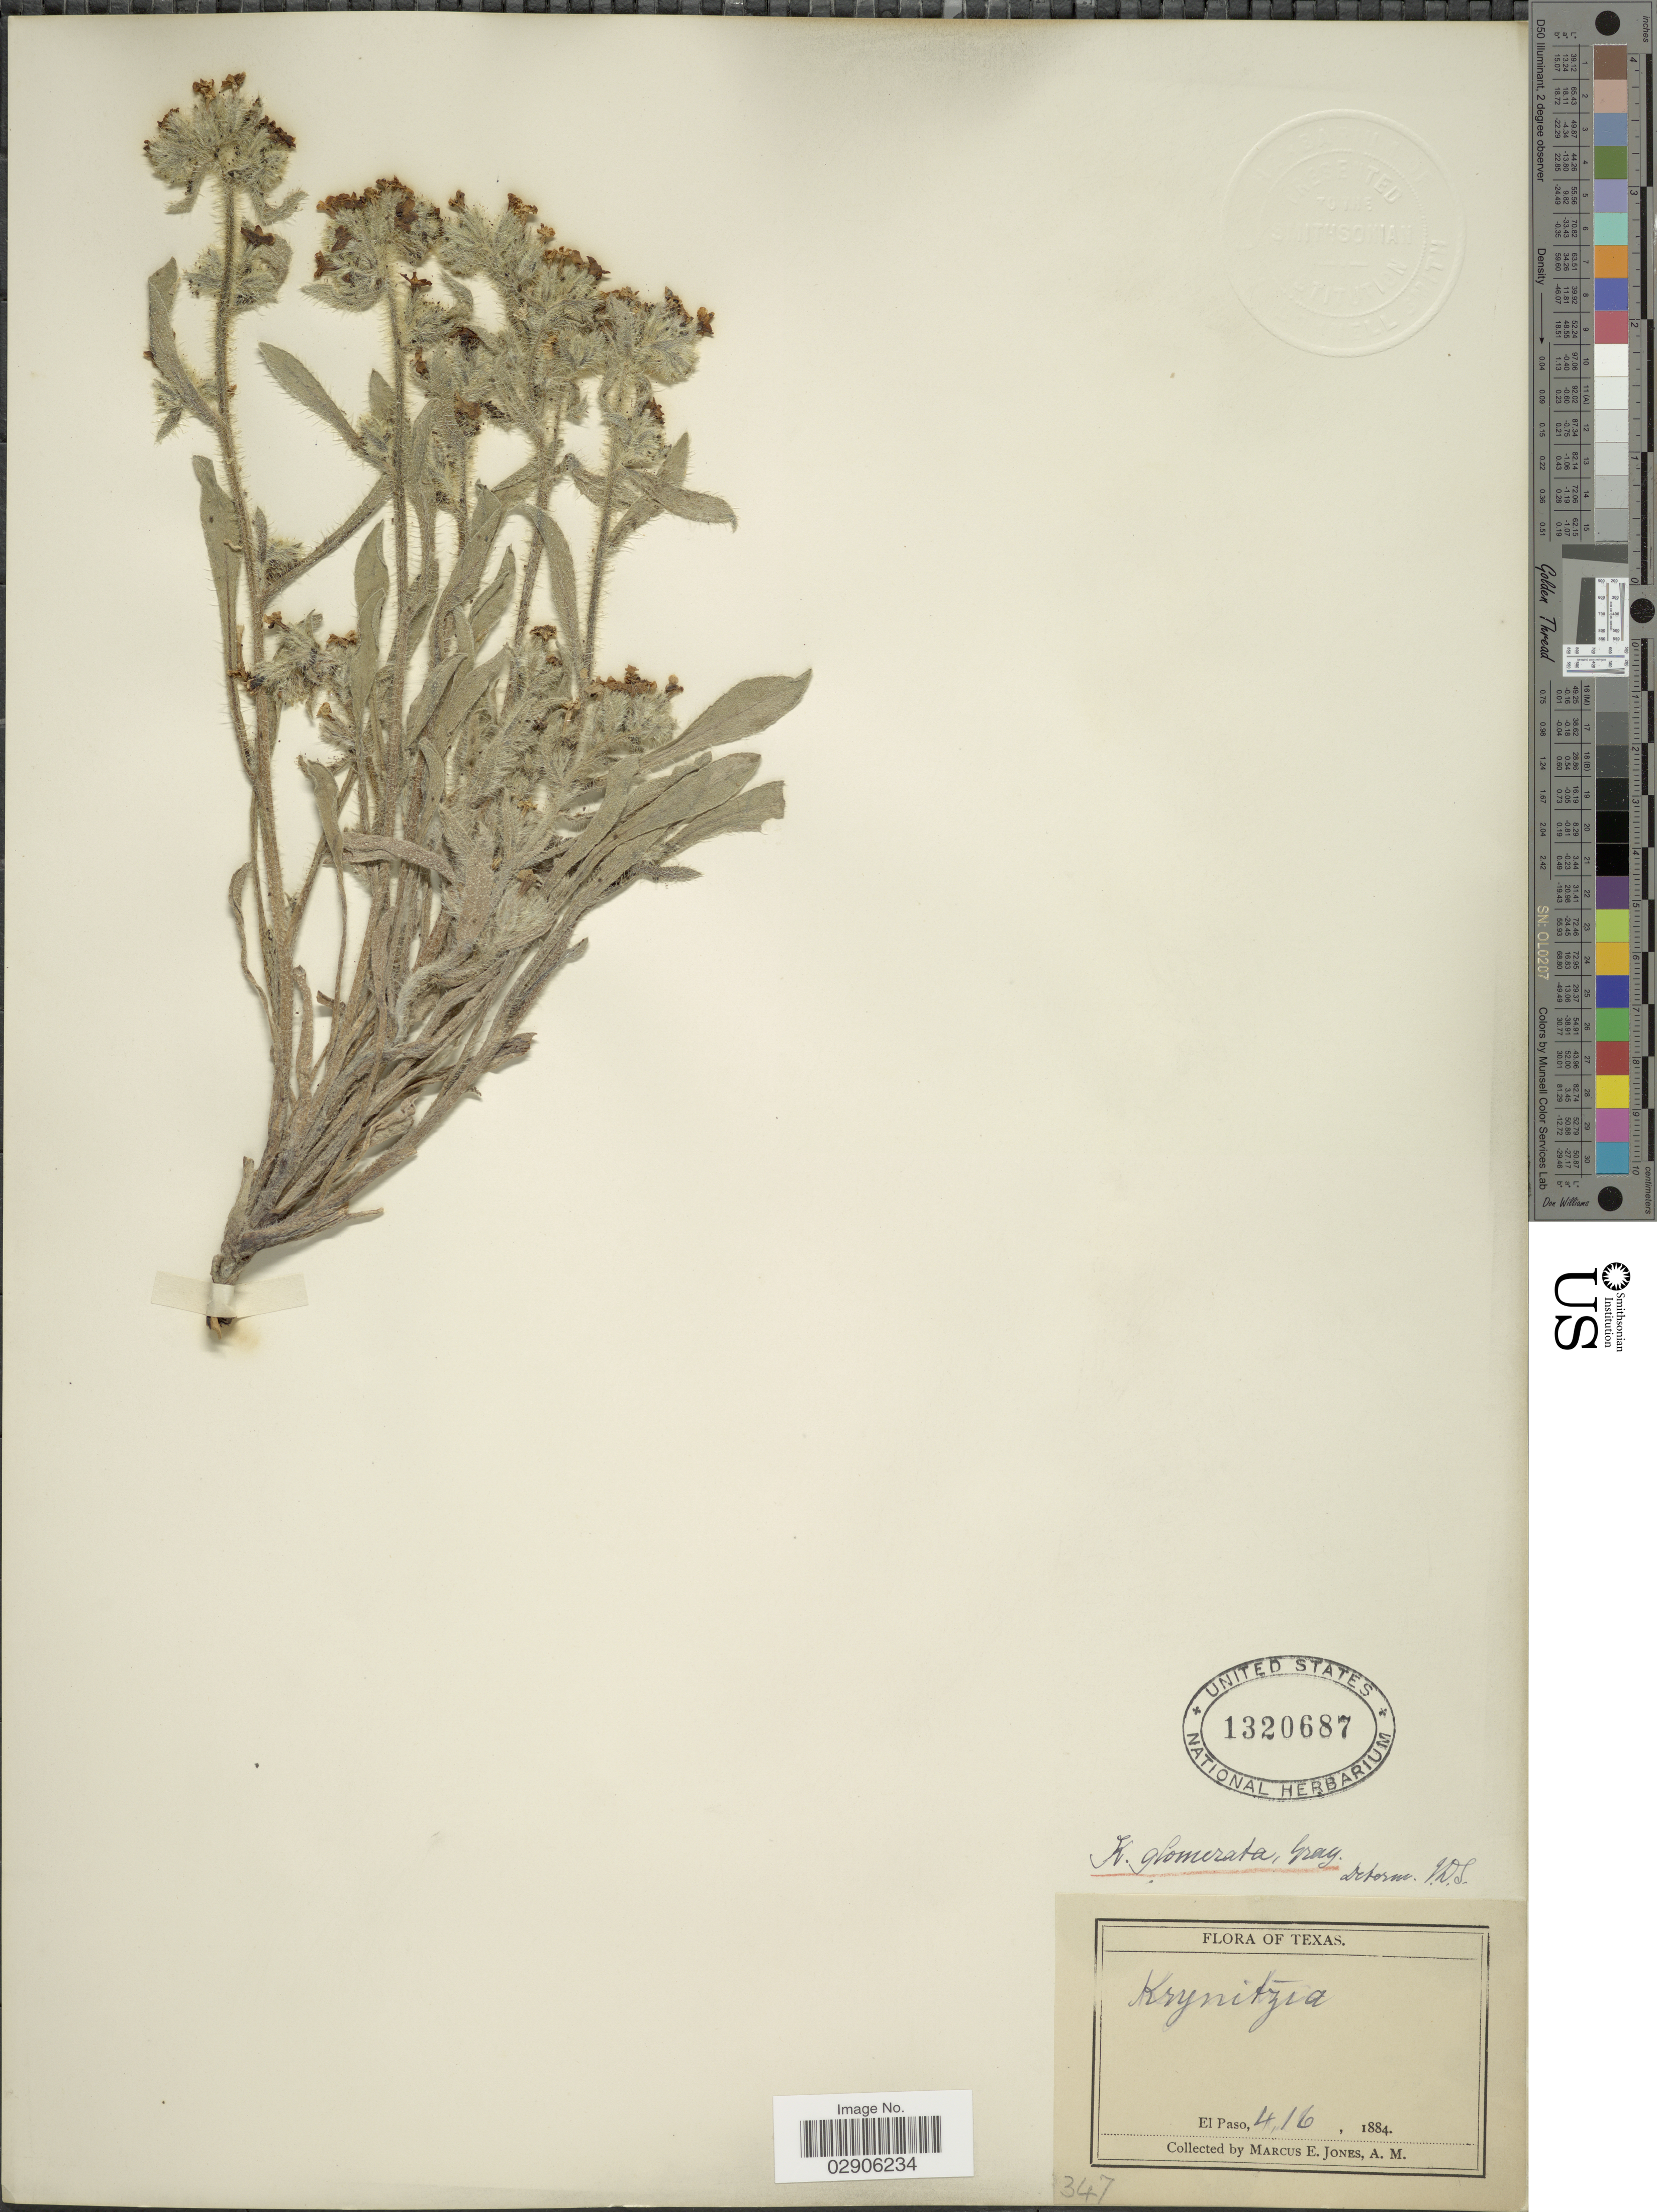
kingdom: Plantae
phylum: Tracheophyta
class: Magnoliopsida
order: Boraginales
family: Boraginaceae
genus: Cryptantha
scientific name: Cryptantha bradburiana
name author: Payson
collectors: M. E. Jones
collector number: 416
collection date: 1884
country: United States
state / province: Texas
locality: El Paso.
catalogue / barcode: US 1320687